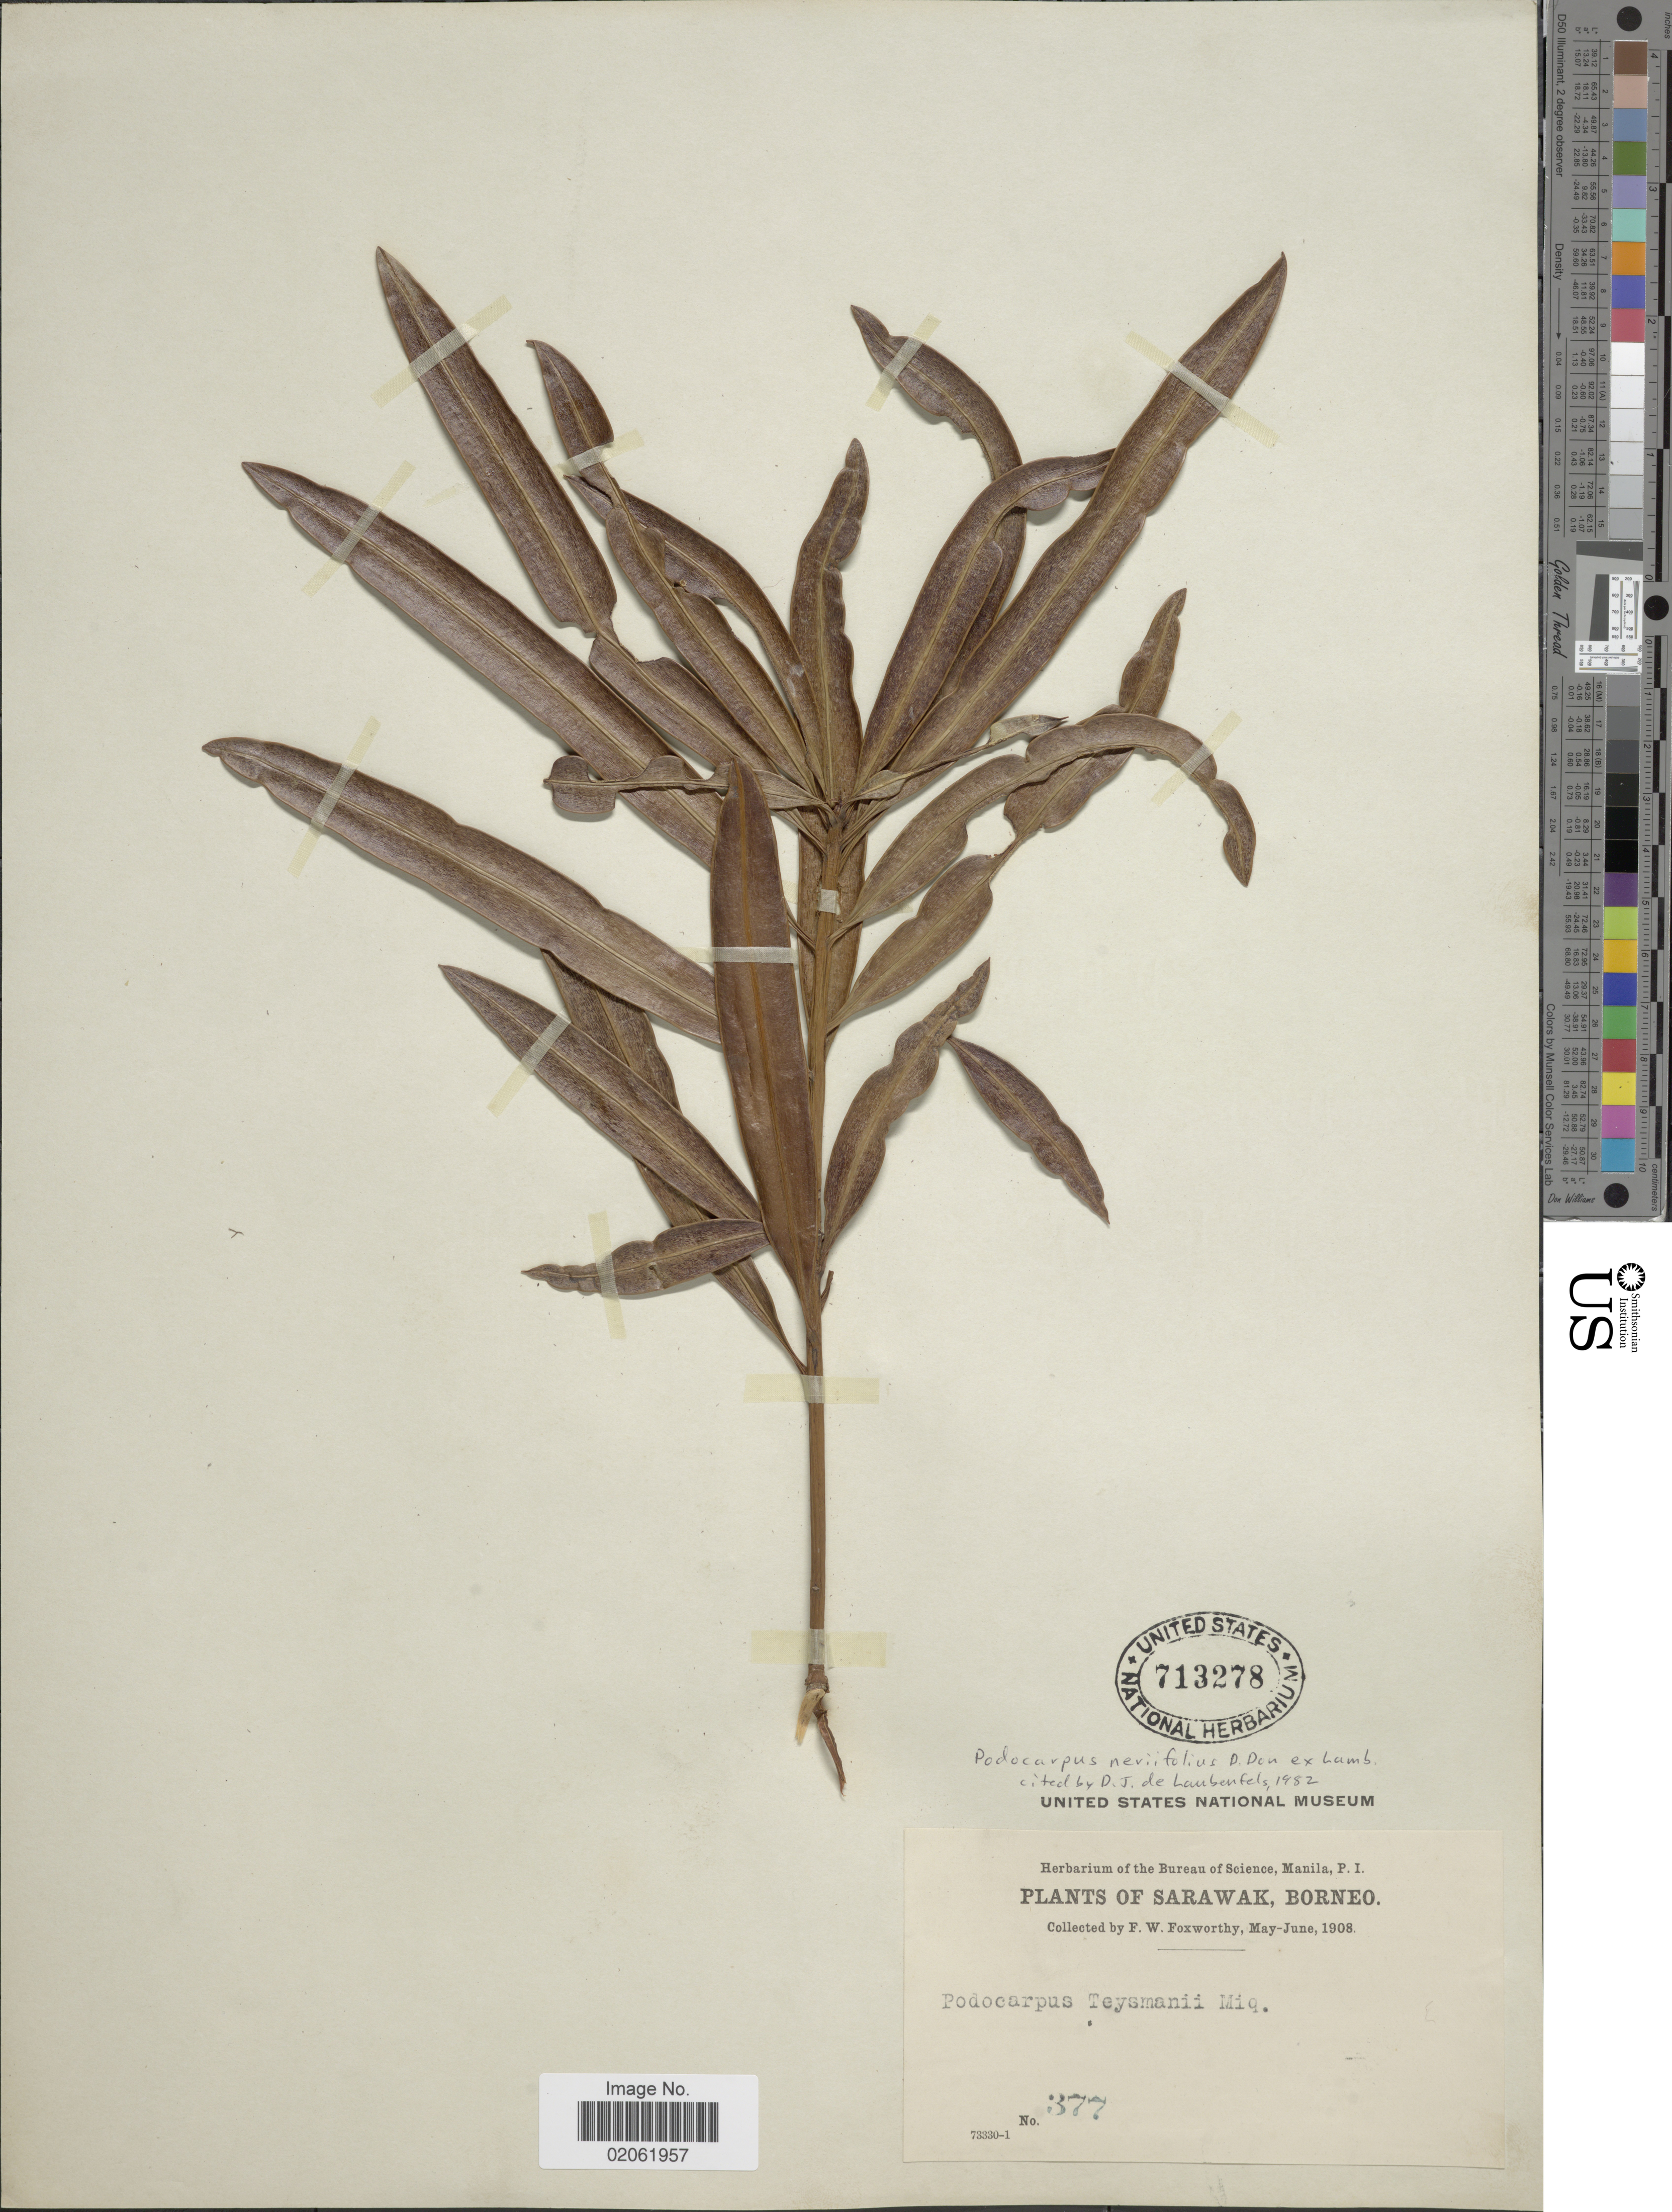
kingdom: Plantae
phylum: Tracheophyta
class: Pinopsida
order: Pinales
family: Podocarpaceae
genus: Podocarpus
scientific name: Podocarpus neriifolius var. neriifolius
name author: D. Don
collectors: F. W. Foxworthy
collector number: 377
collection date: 1908-05/1908-06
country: Malaysia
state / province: Sarawak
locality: Sarawak, Borneo.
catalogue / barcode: US 713278